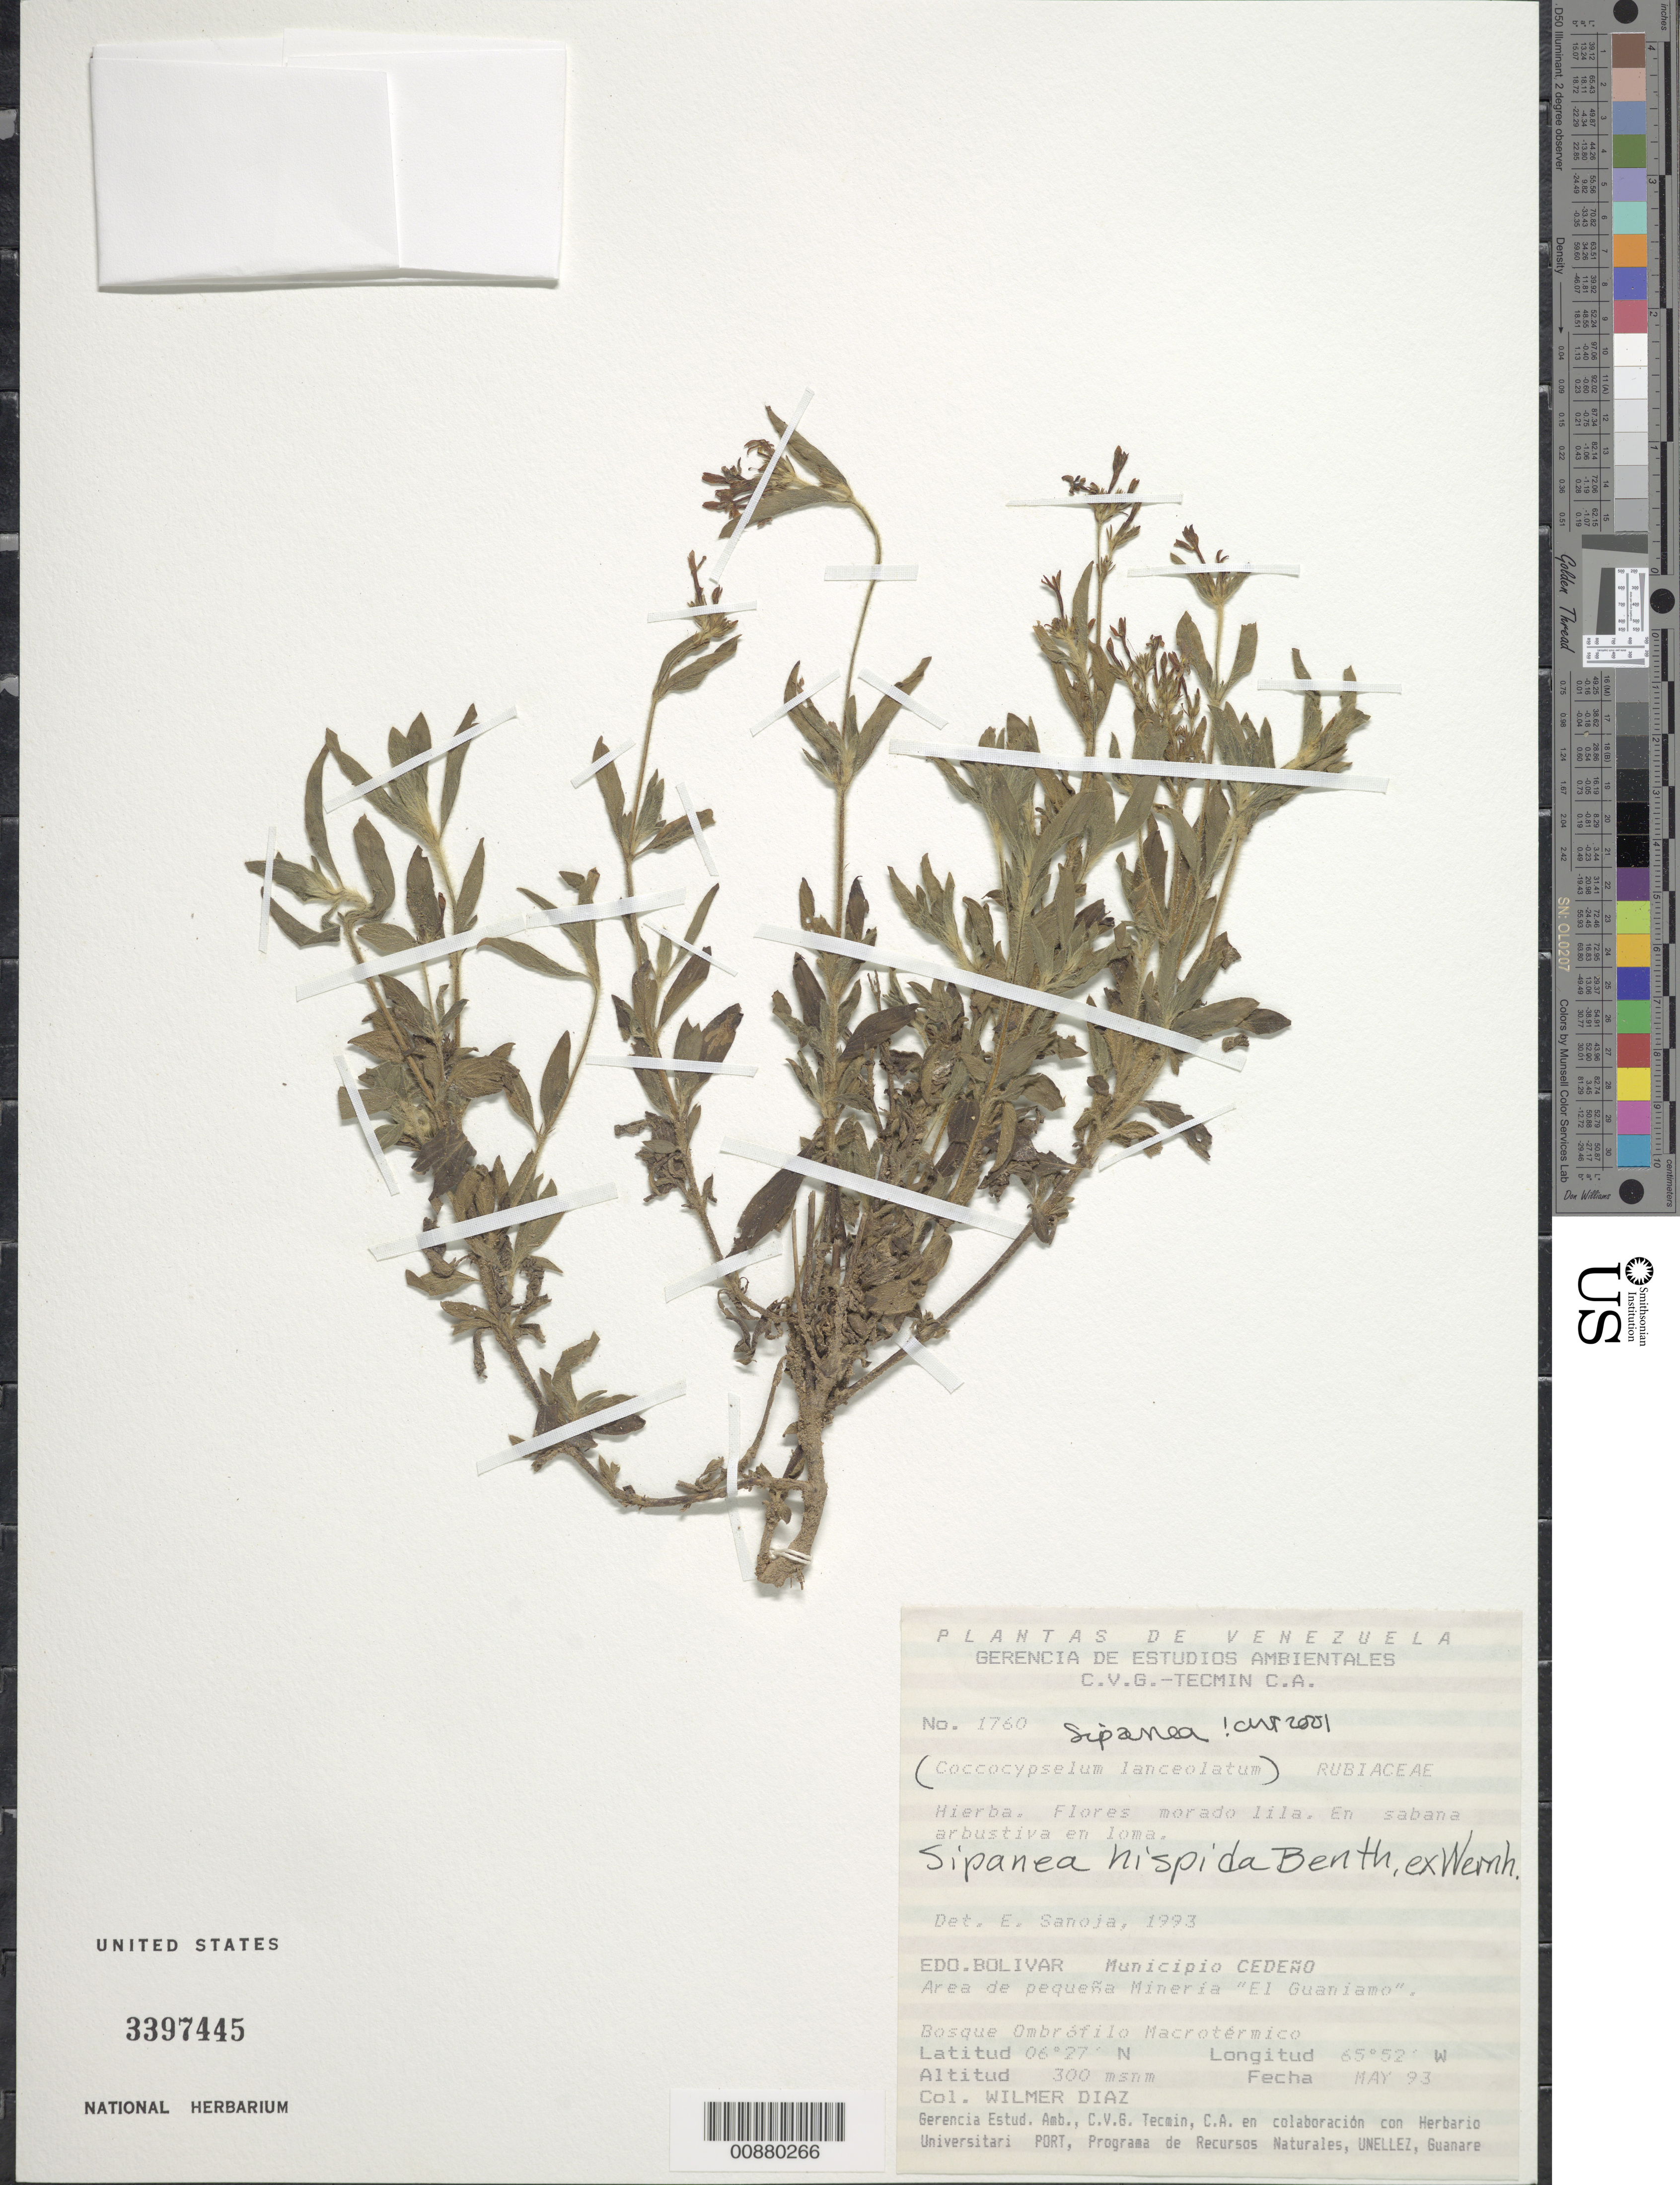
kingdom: Plantae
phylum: Tracheophyta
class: Magnoliopsida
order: Gentianales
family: Rubiaceae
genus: Sipanea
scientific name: Sipanea hispida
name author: Benth. ex Wernham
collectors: W. Díaz P.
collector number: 1760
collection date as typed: May-93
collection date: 1993-05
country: Venezuela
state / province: Bolívar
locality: Mun. Cedeño, Mineria "El Guaniamo"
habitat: Bosque ombrofil macrotermico; en sabana arbustiva en loma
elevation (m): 300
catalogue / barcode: US 3397445